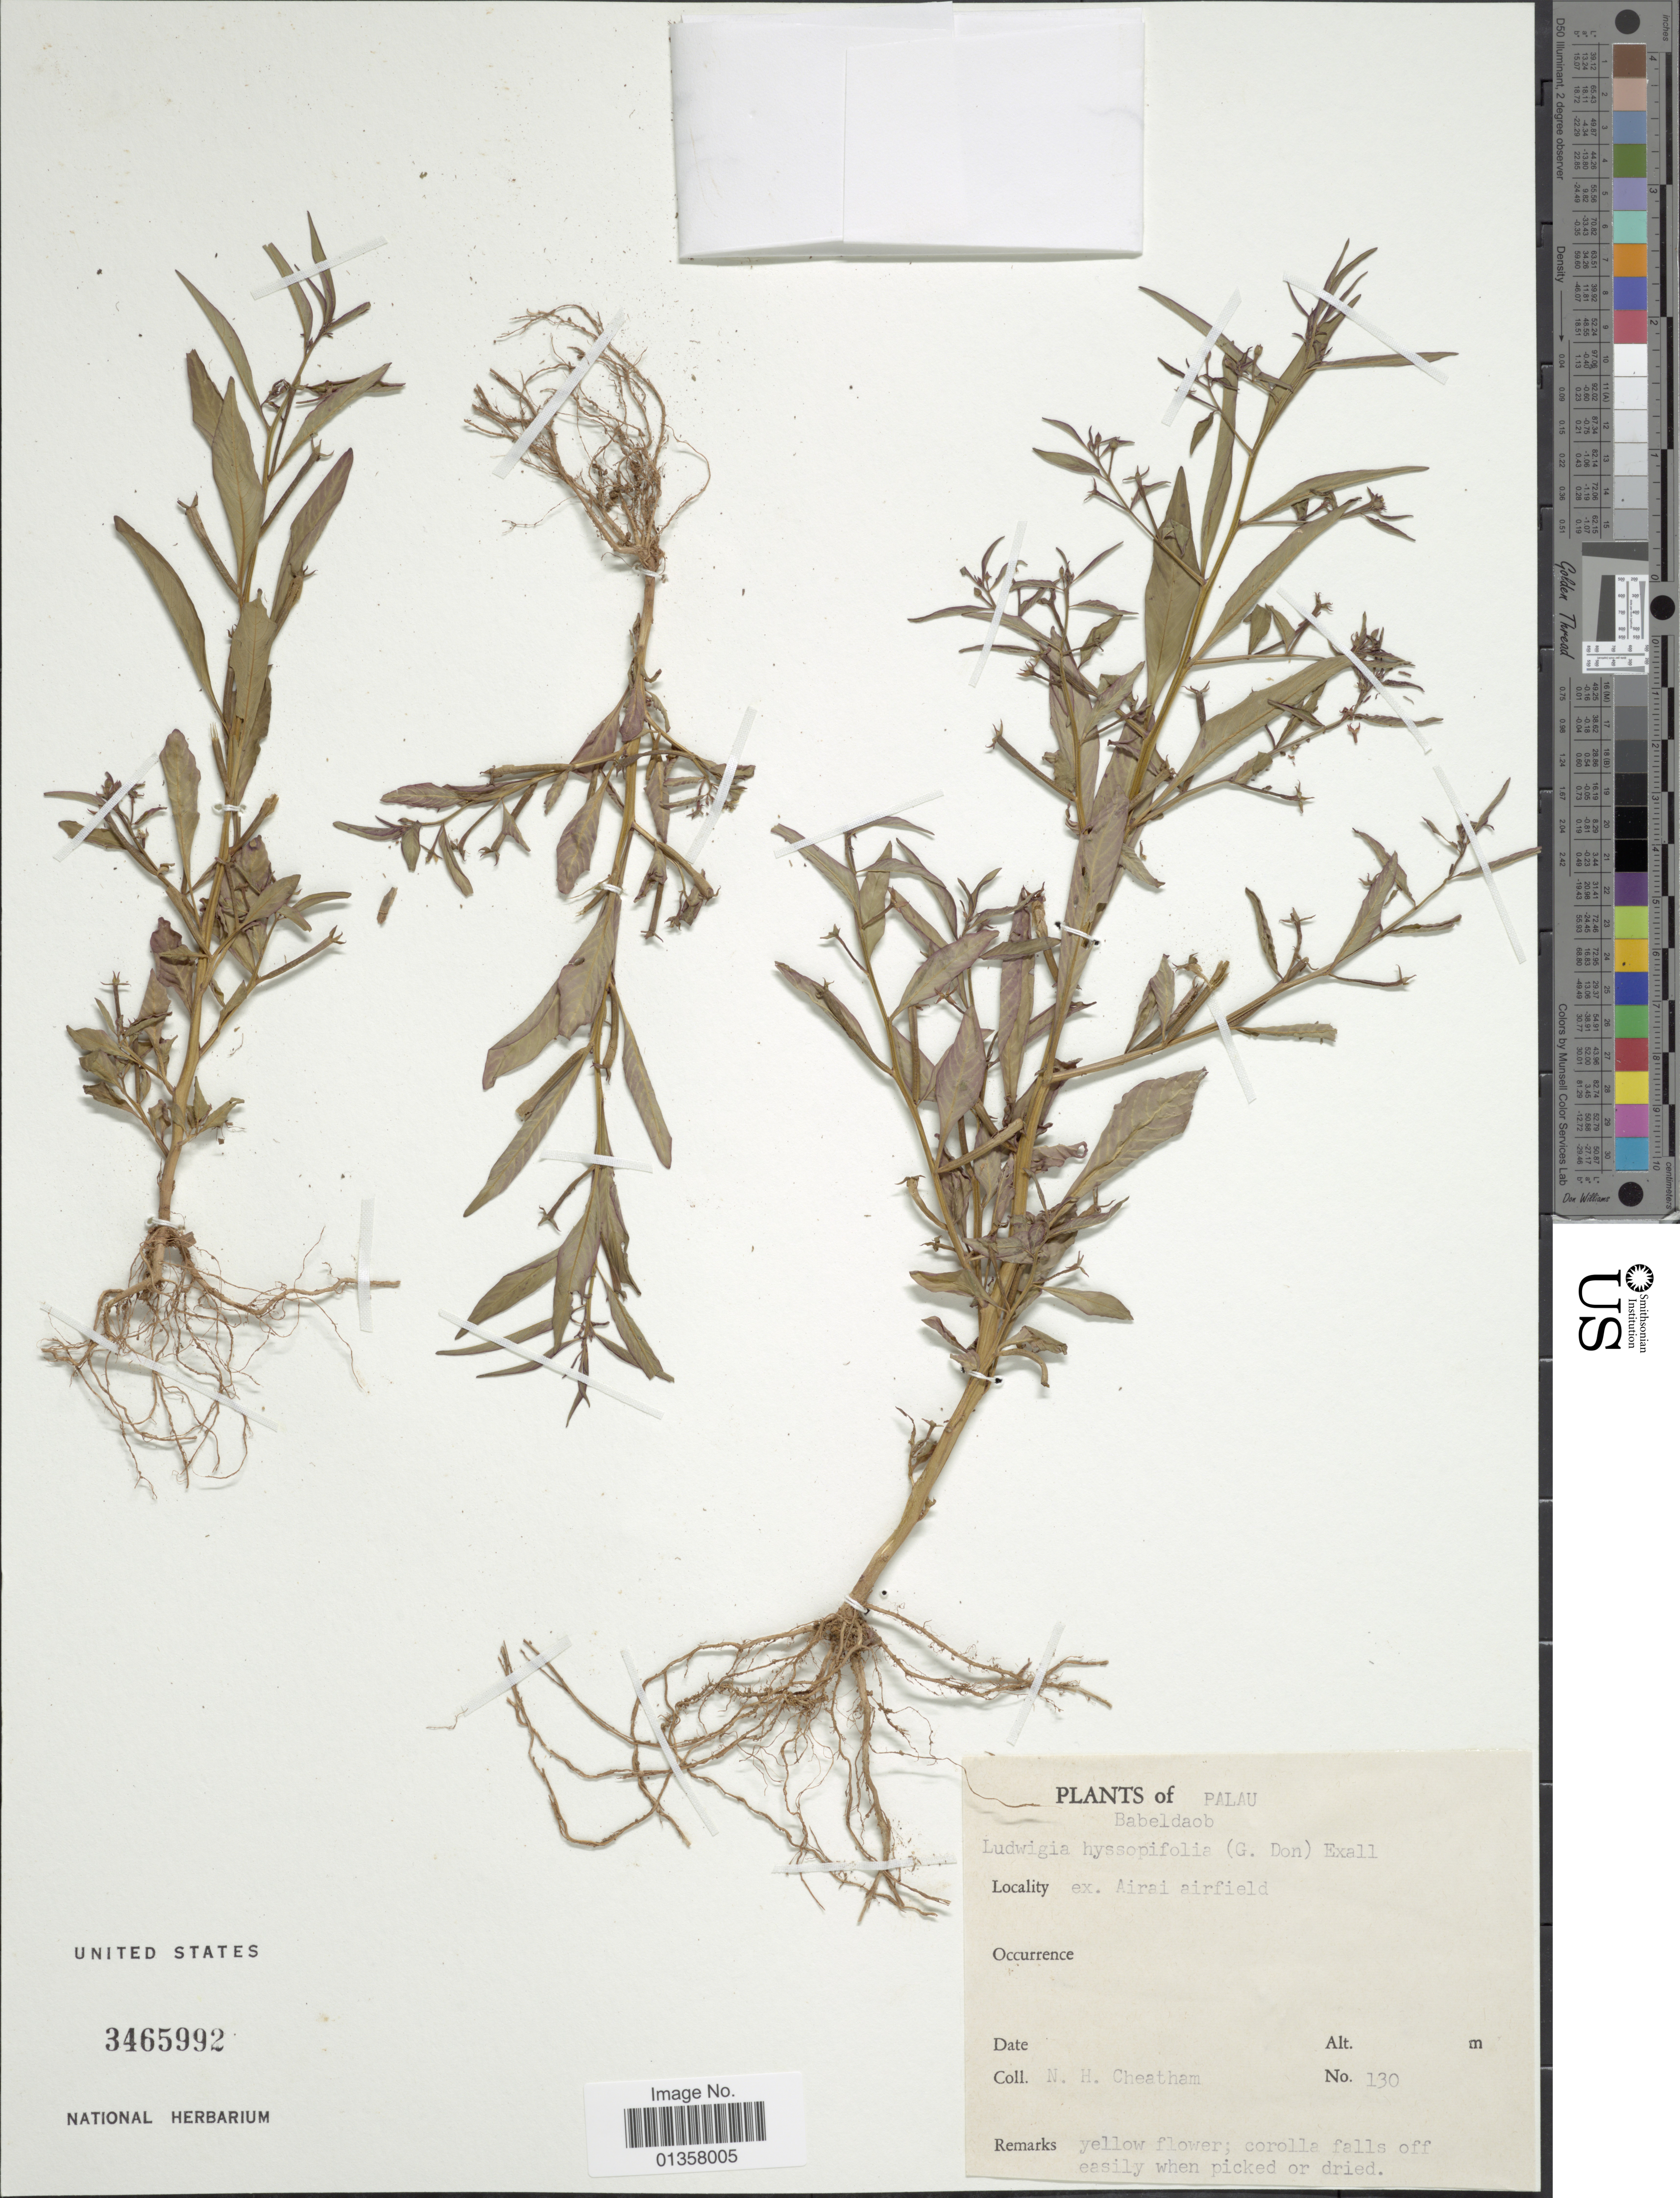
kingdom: Plantae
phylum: Tracheophyta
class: Magnoliopsida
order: Myrtales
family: Onagraceae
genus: Ludwigia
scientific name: Ludwigia hyssopifolia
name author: (G. Don) Exell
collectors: N. H. Cheatham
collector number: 130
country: Palau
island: Babeldaob [Babelthuap]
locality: Babeldaob, ex. Airai airfield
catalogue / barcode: US 3465992